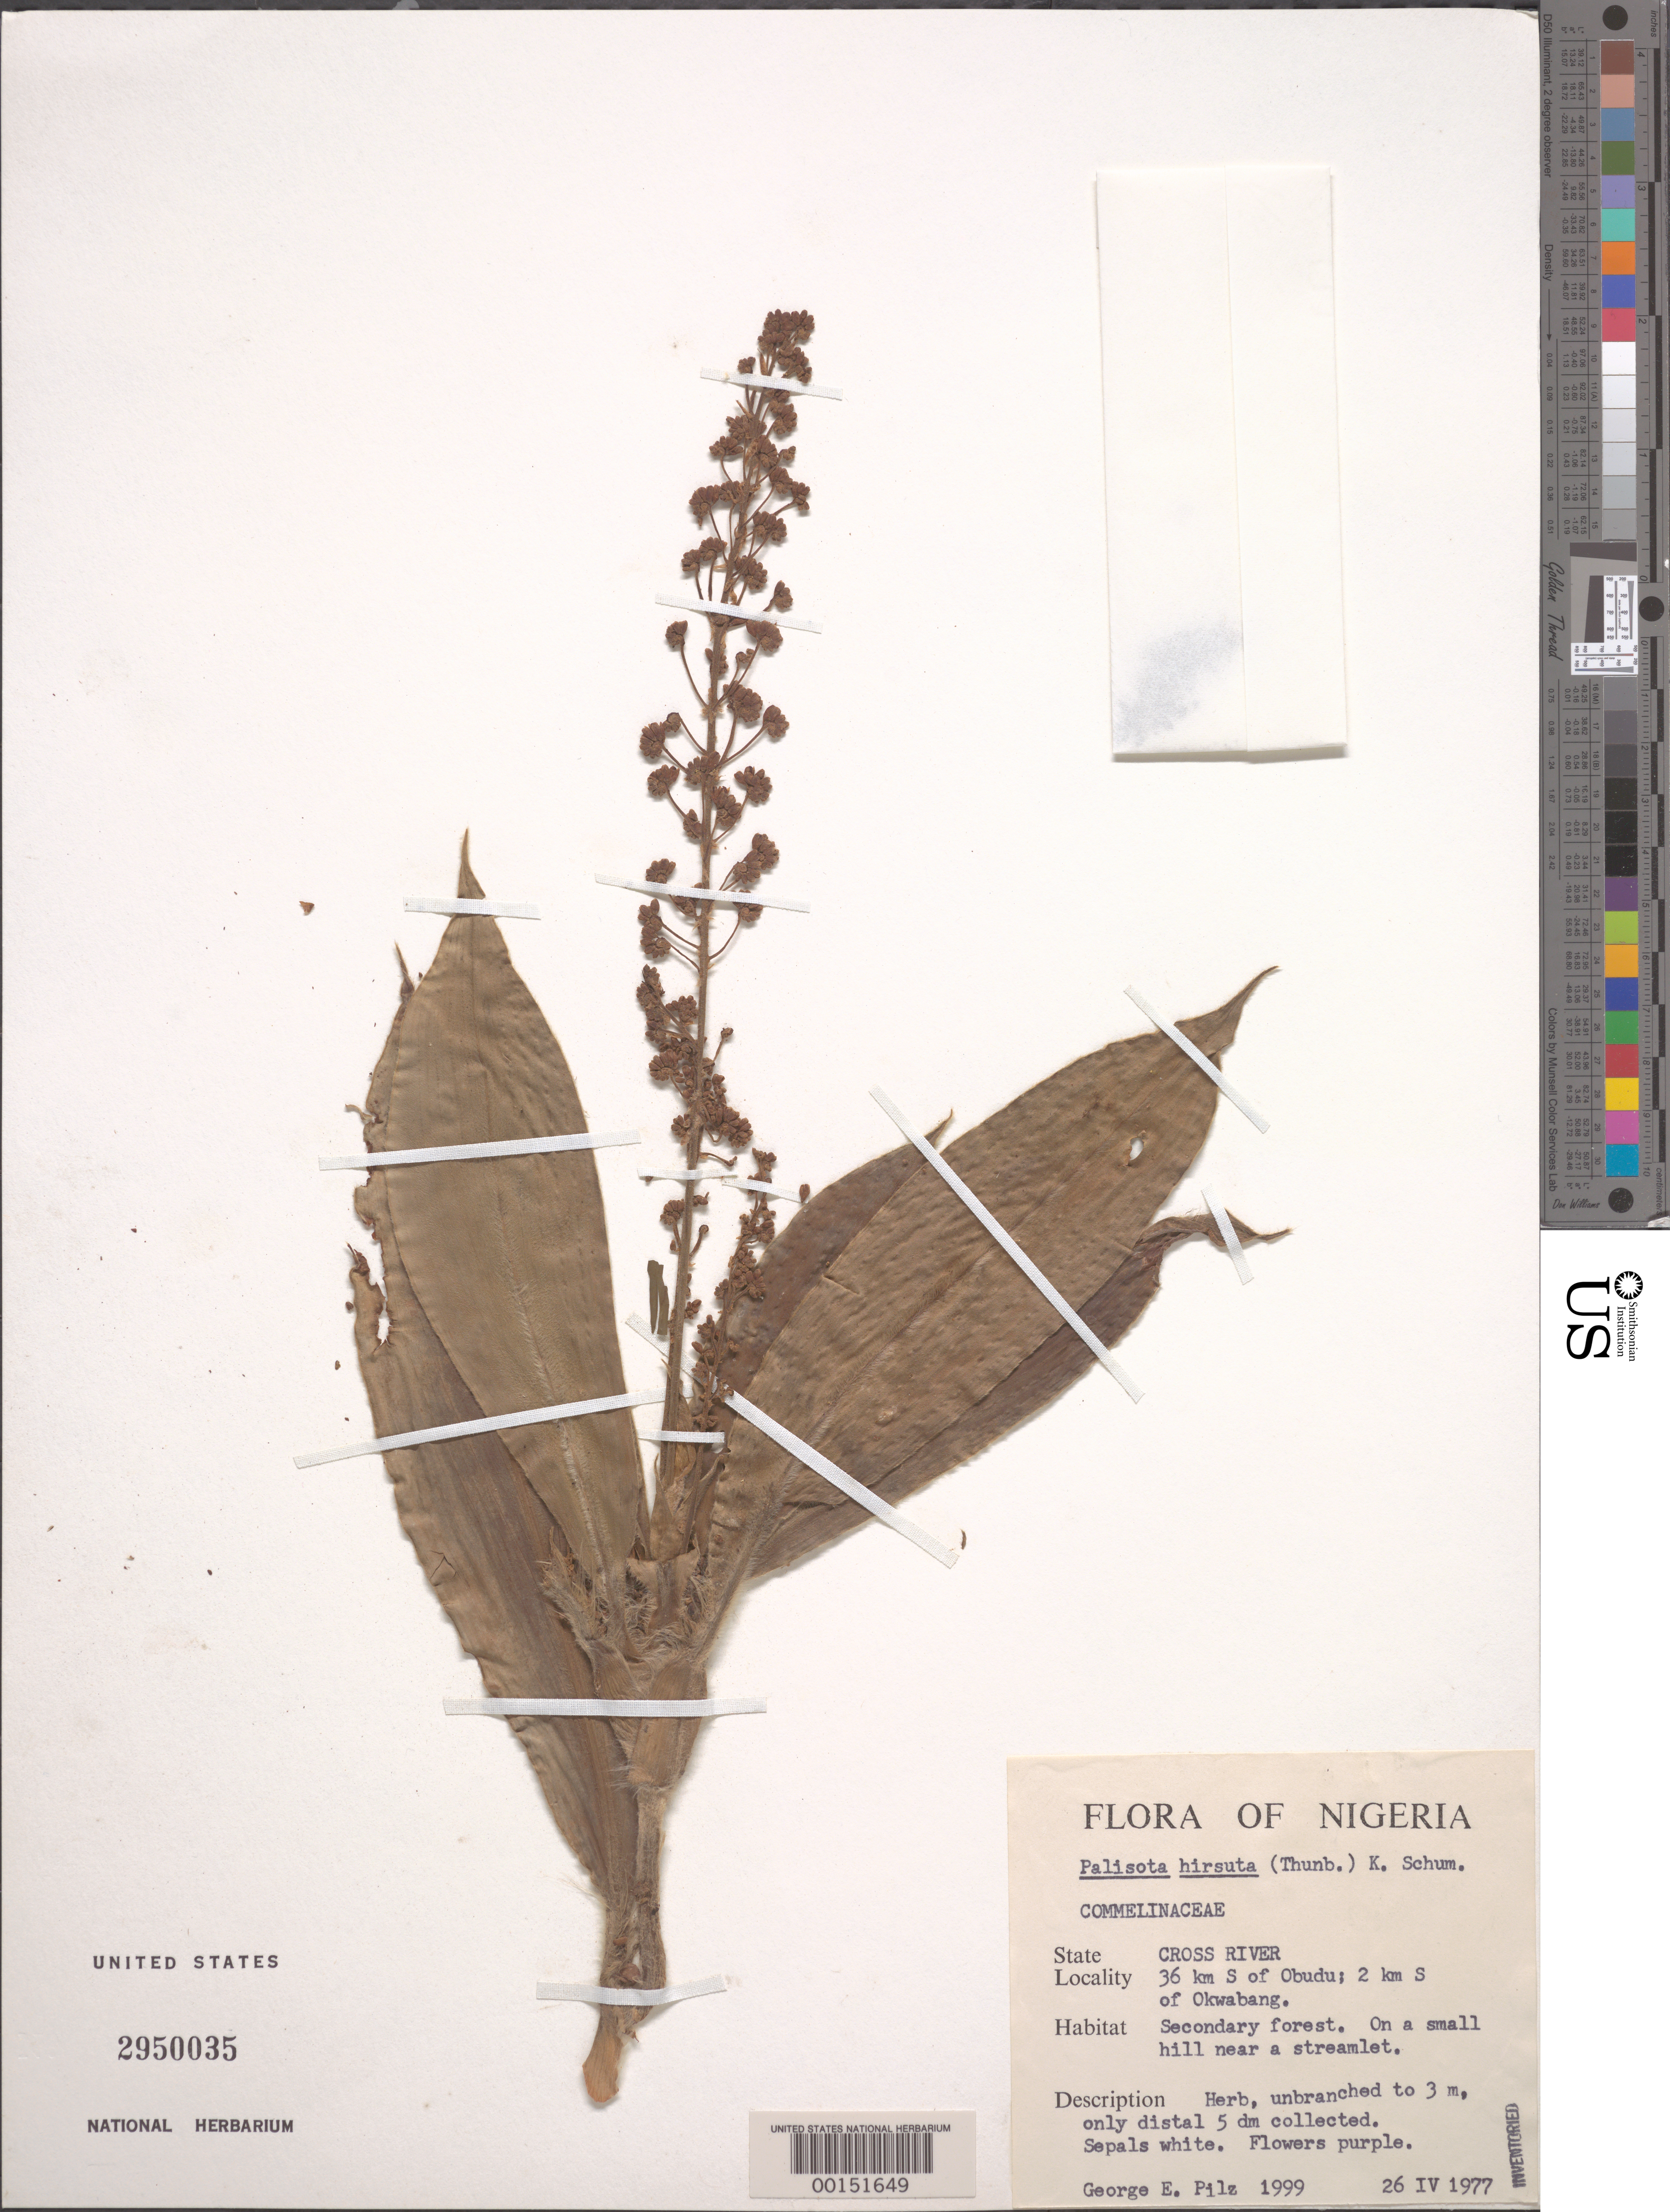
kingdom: Plantae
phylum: Tracheophyta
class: Liliopsida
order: Commelinales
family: Commelinaceae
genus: Palisota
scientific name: Palisota hirsuta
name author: (Thunb.) K. Schum.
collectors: G. E. Pilz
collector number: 1999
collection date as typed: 26 Apr 1977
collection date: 1977-04-26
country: Nigeria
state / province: Cross River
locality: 36 km s of obudu; 2 km s of okwabang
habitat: Secondary forest on a small hill near a streamlet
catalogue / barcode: US 2950035